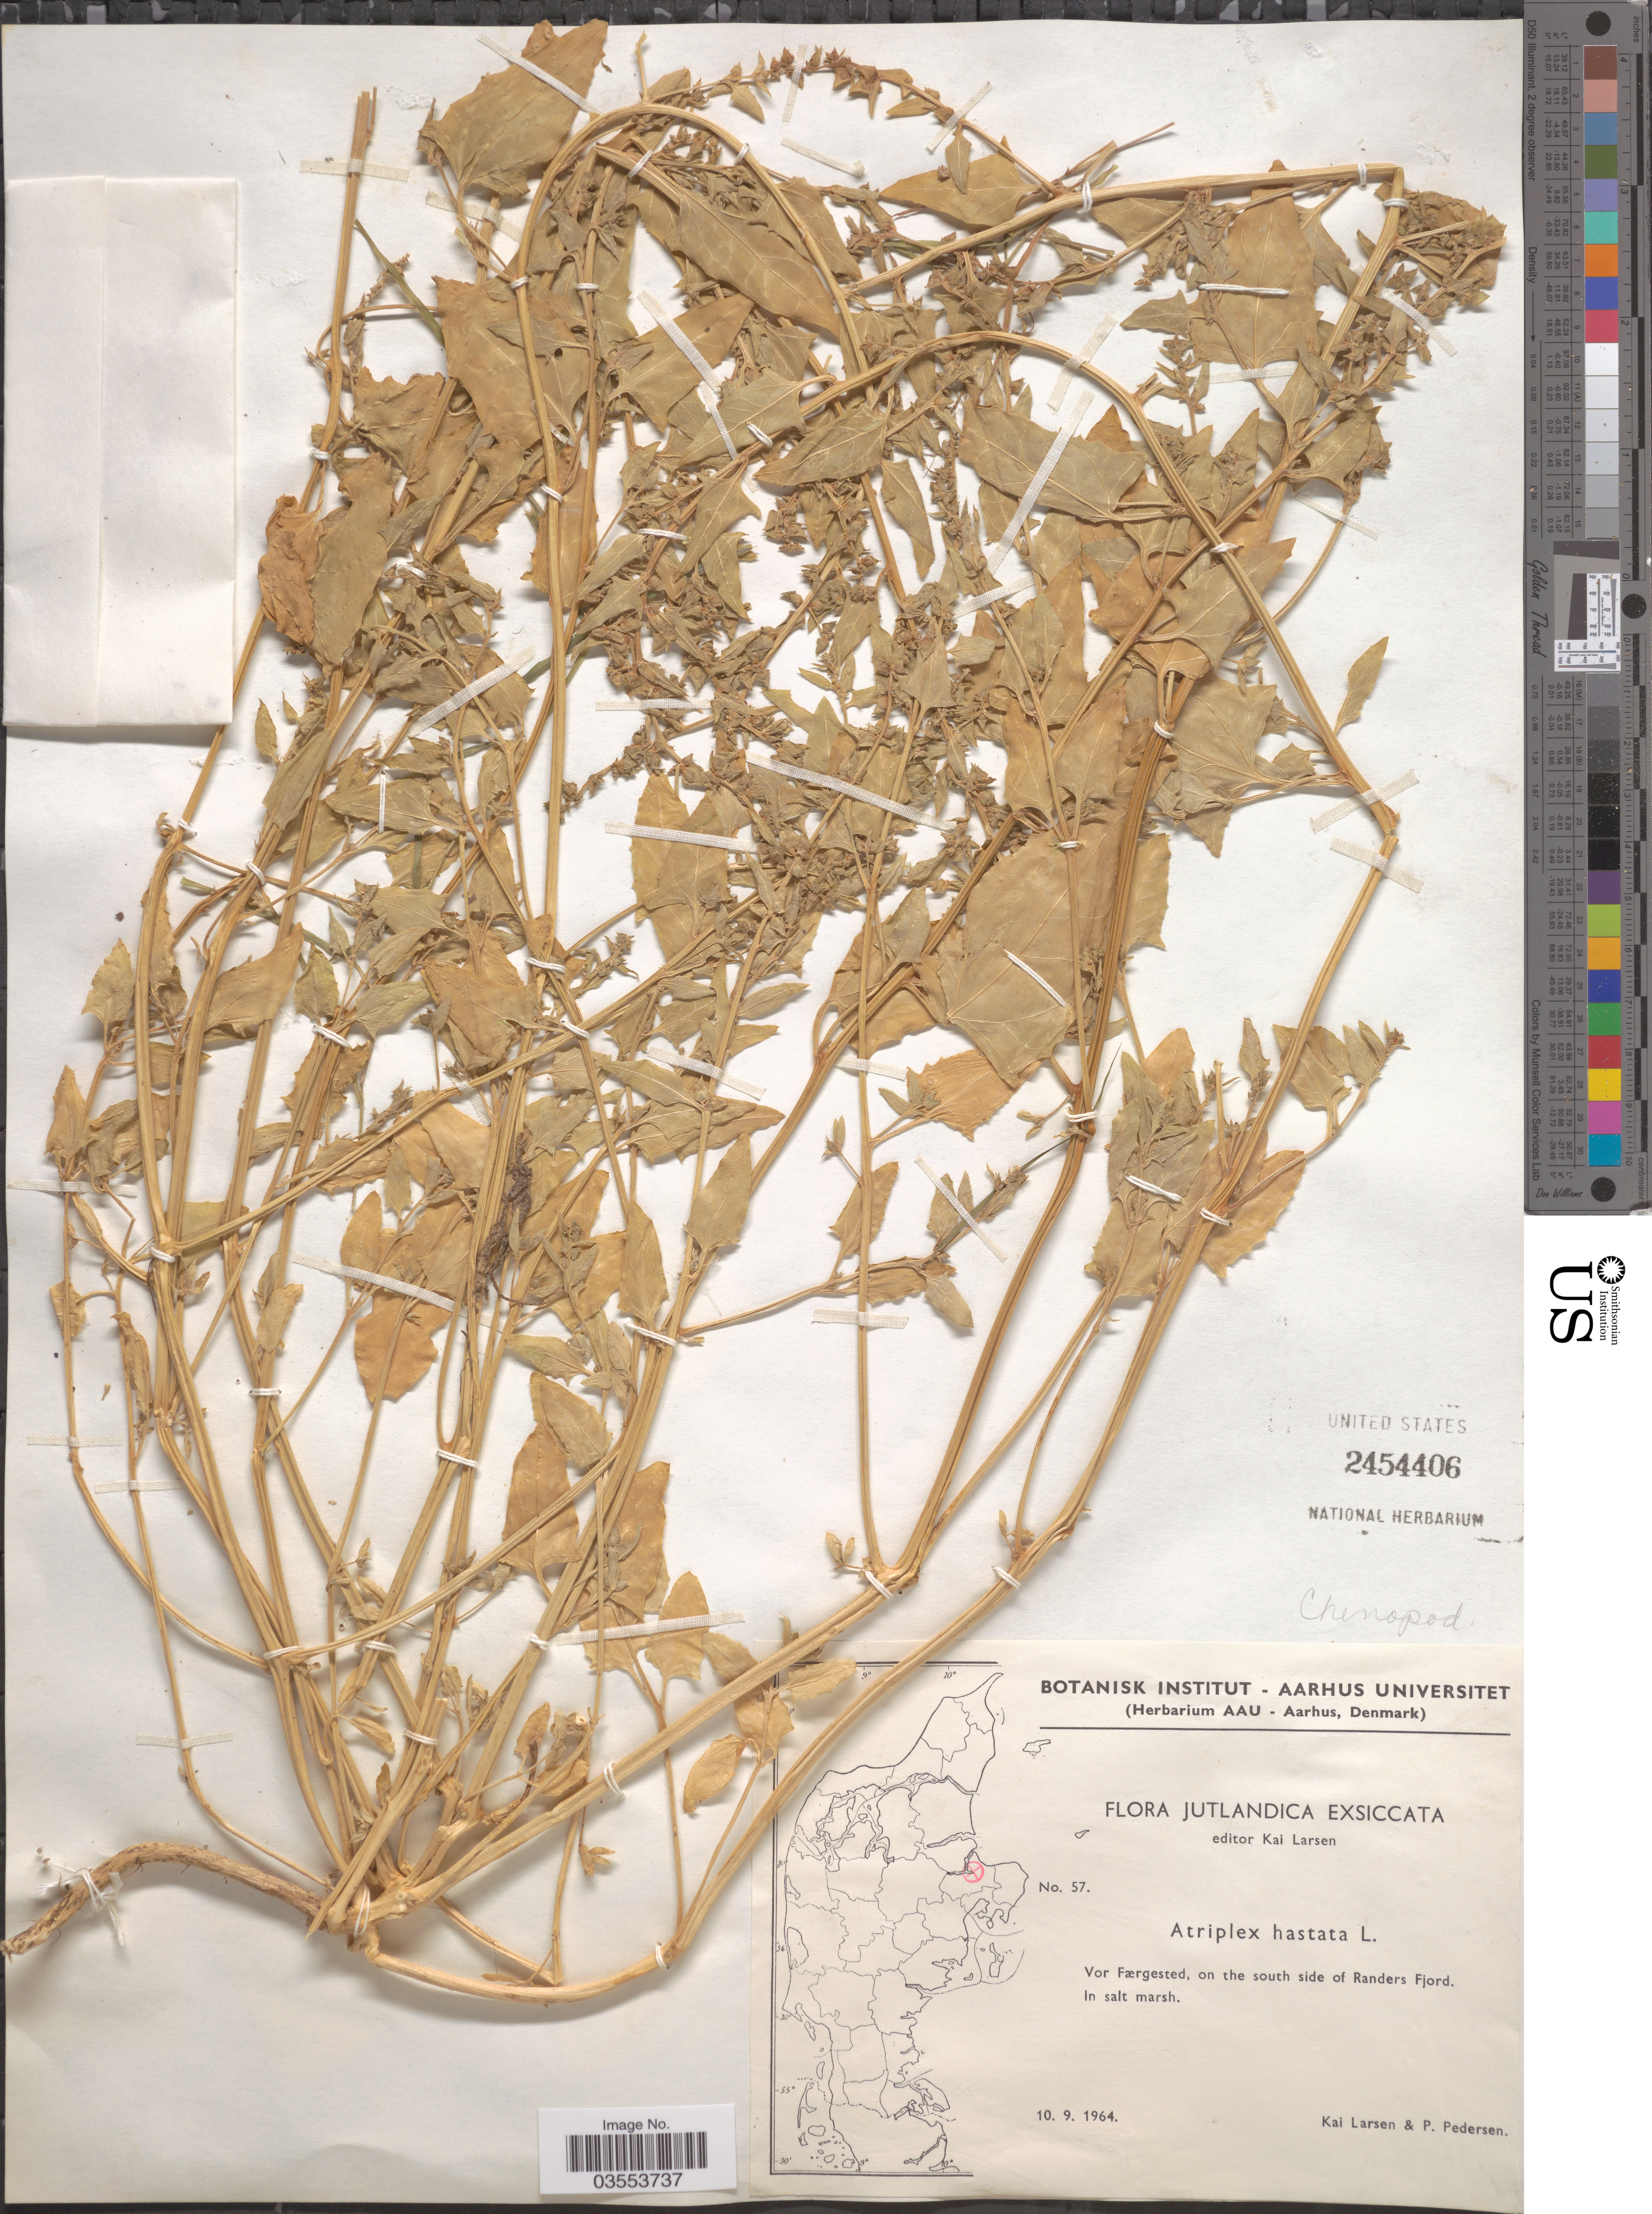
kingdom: Plantae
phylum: Tracheophyta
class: Magnoliopsida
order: Caryophyllales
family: Amaranthaceae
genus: Atriplex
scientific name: Atriplex hastata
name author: L.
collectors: K. Larsen & P. Pedersen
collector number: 57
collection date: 1964-09-10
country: Denmark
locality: Jutlandica. Vor Færgested, on the south side of Randers Fjord.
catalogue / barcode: US 2454406